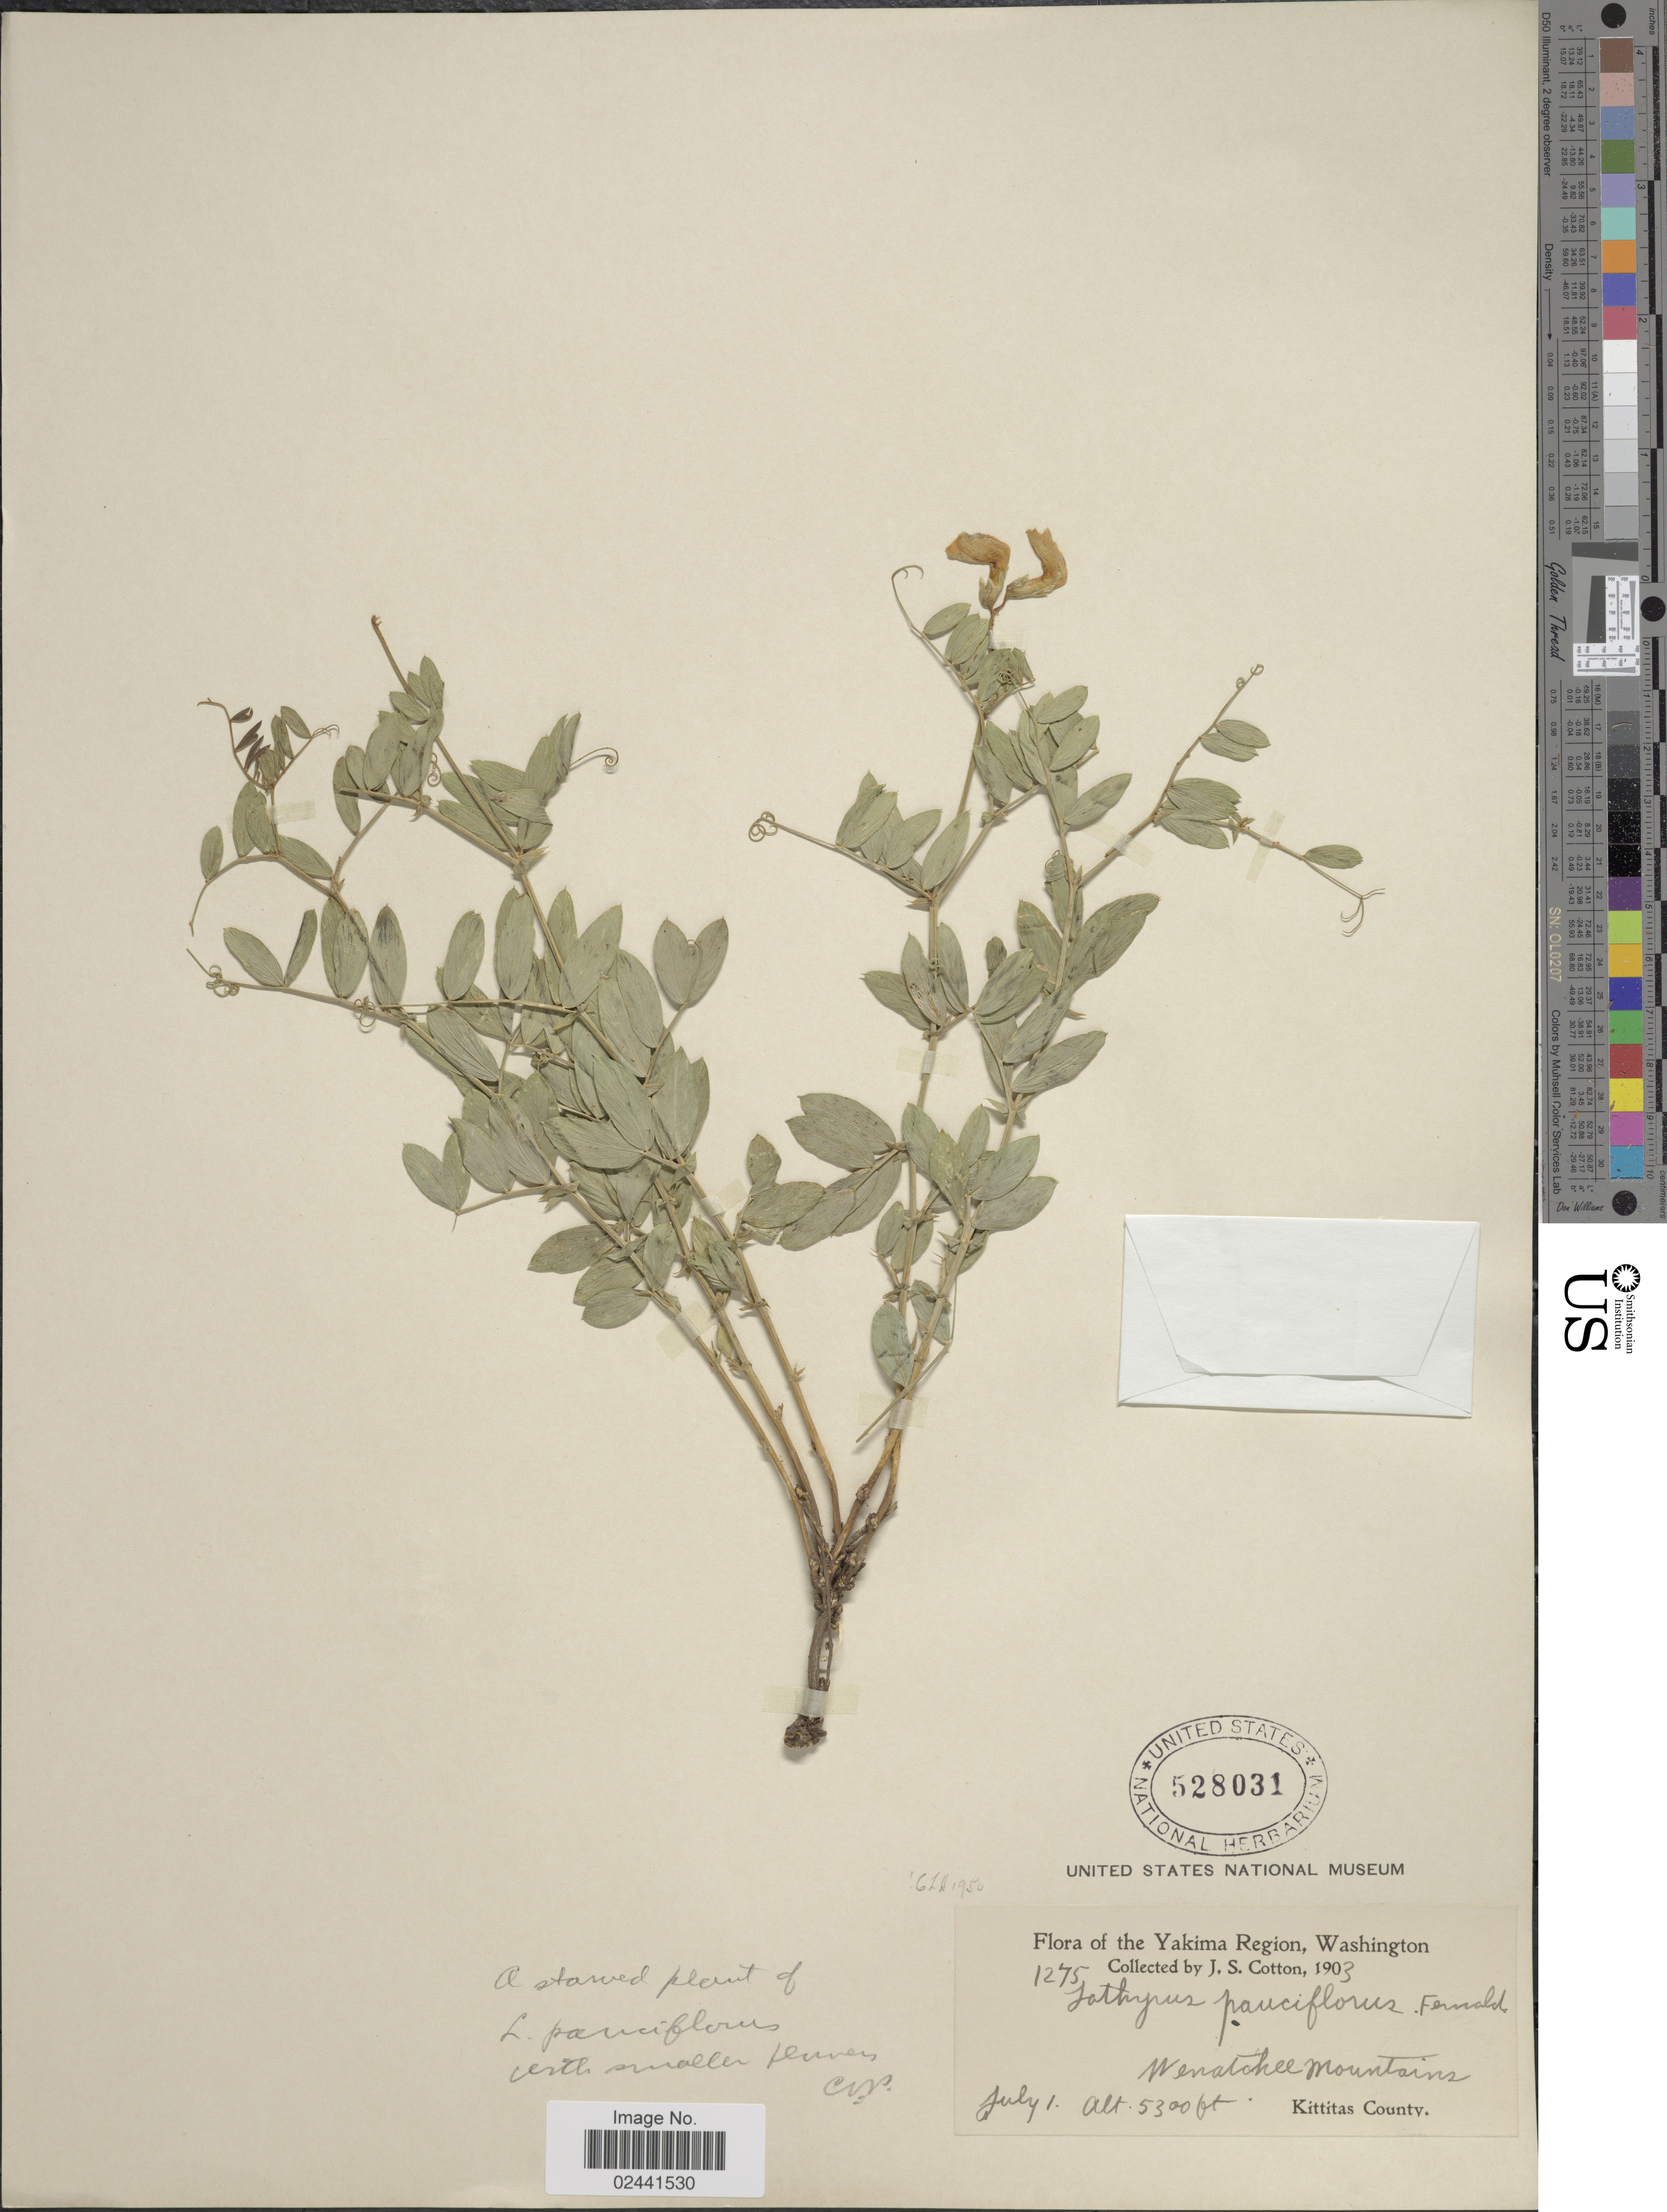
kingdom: Plantae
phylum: Tracheophyta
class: Magnoliopsida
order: Fabales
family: Fabaceae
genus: Lathyrus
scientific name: Lathyrus pauciflorus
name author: Fernald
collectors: J. S. Cotton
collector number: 1275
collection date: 1903-07-01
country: United States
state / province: Washington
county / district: Kittitas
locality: The Yakima Region, Wenatchee Mountains, Kittitas County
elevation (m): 1615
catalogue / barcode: US 528031